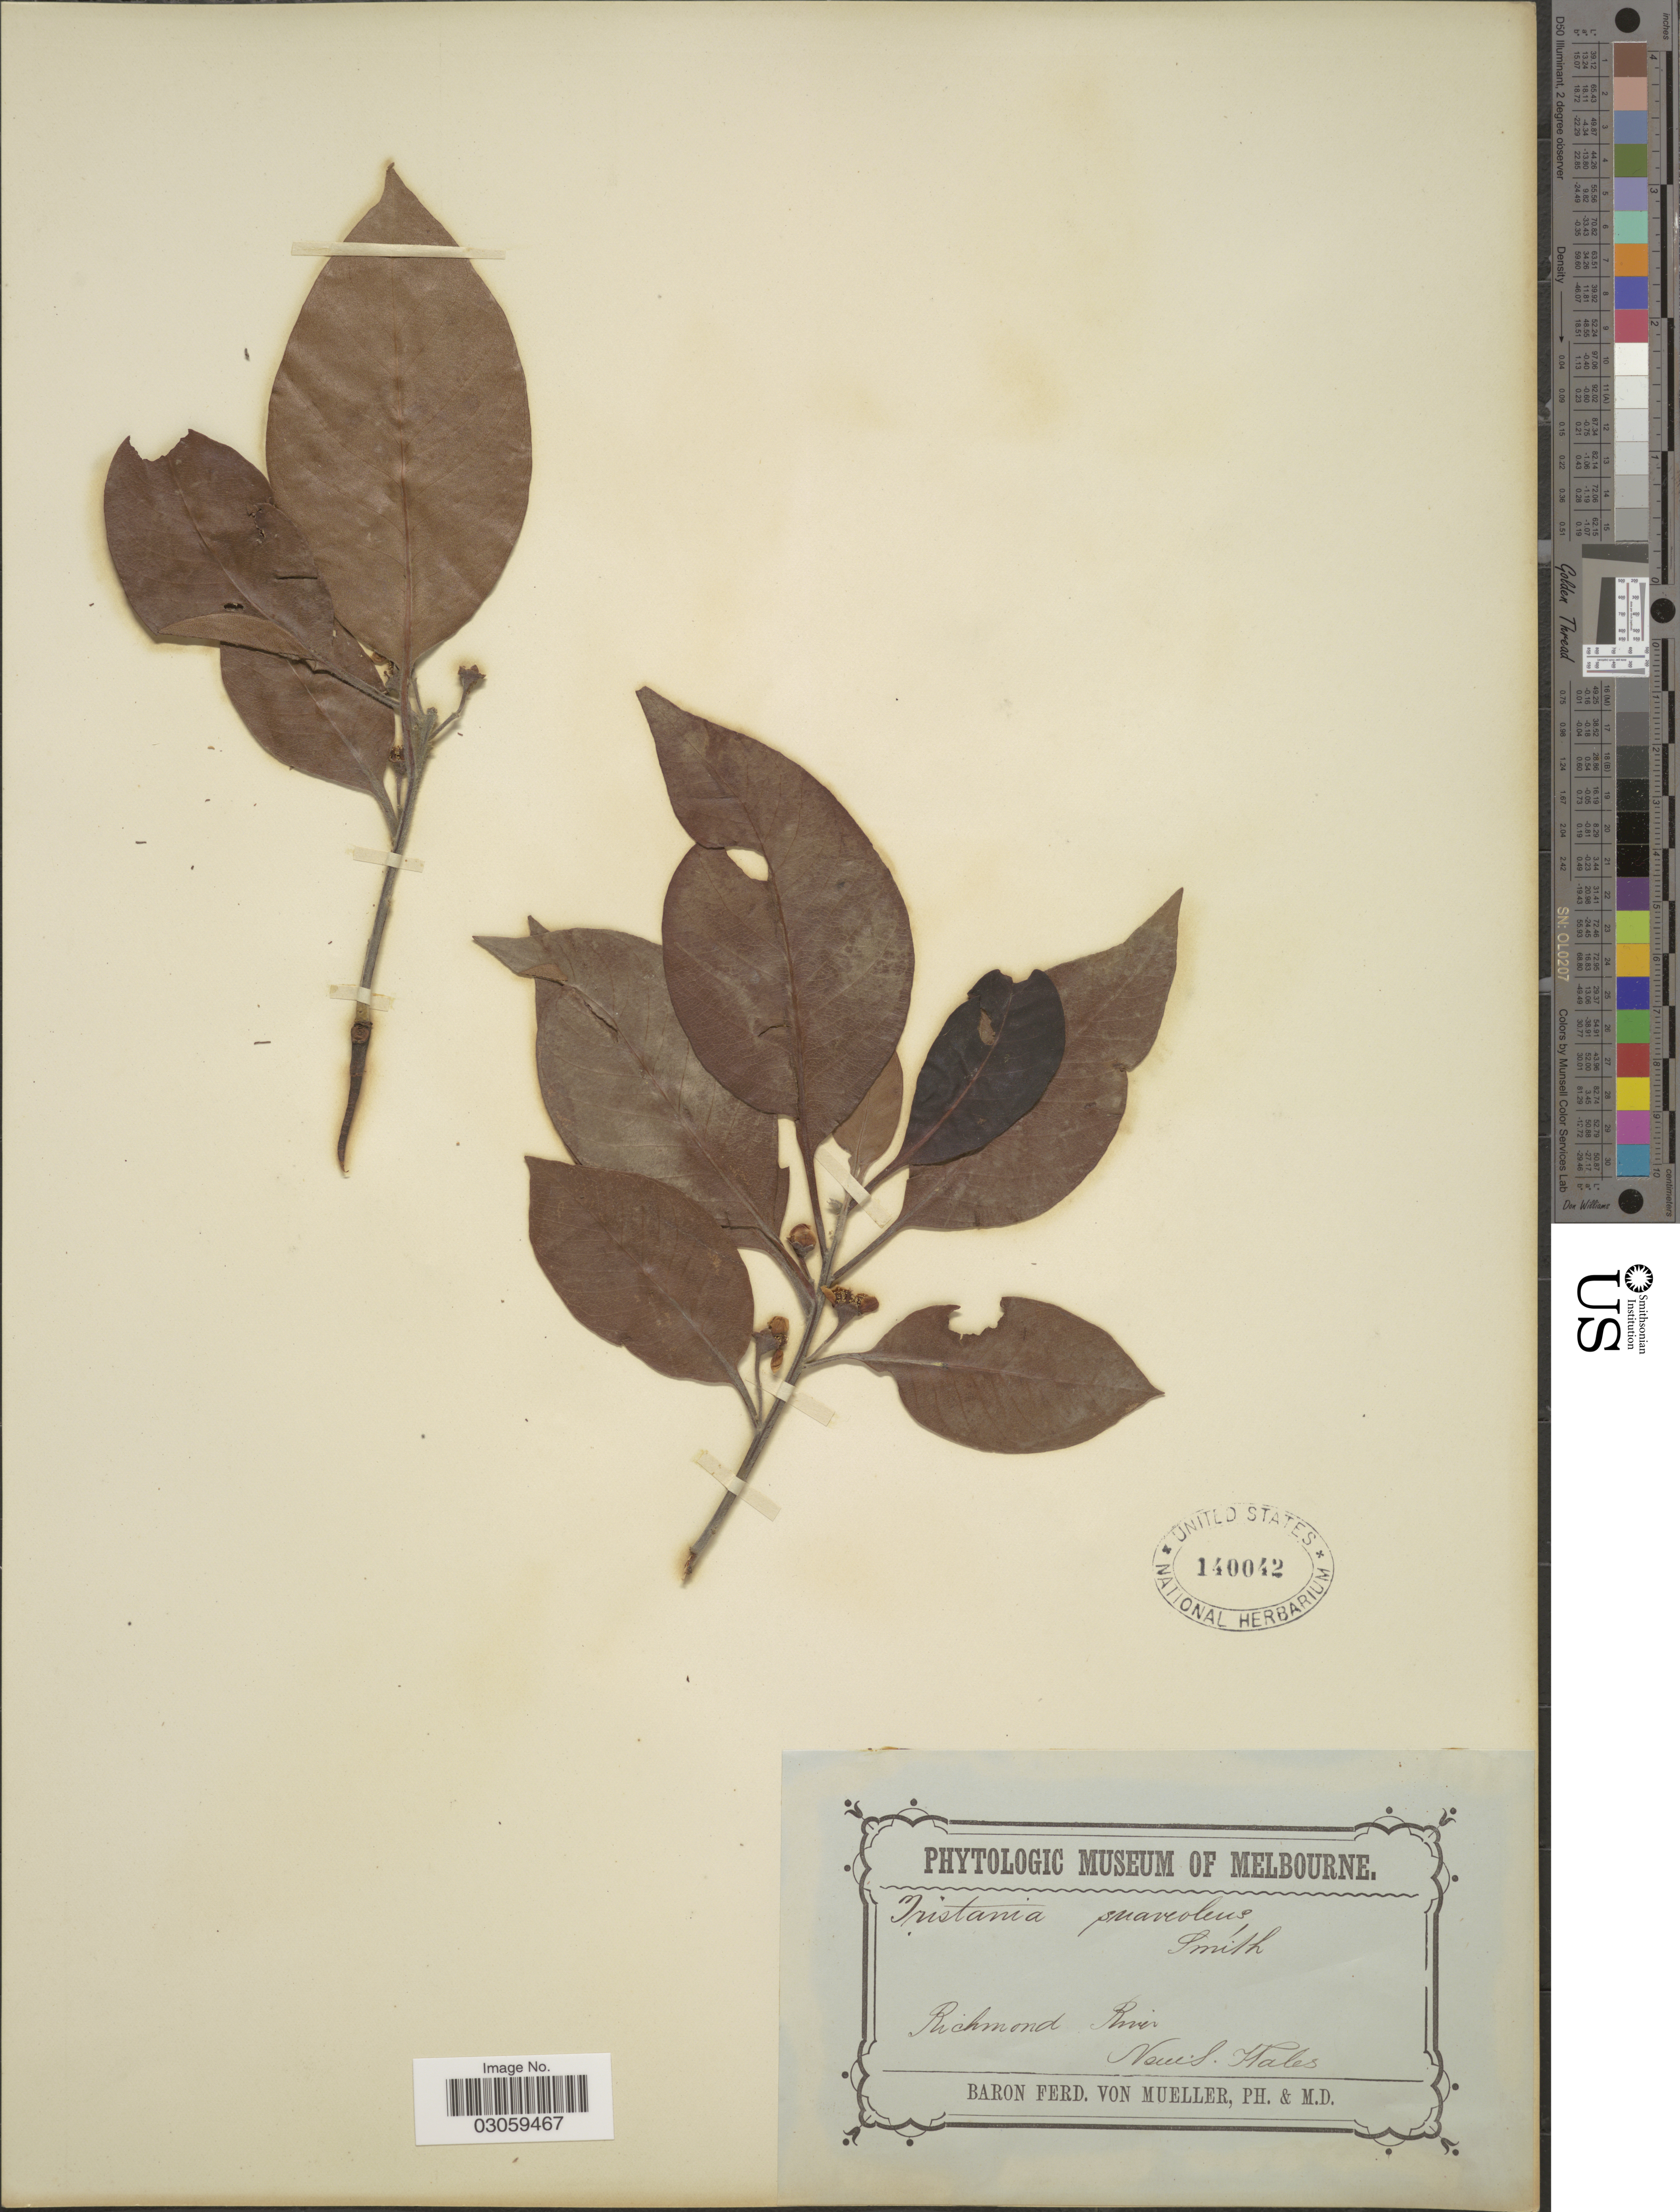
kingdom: Plantae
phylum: Tracheophyta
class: Magnoliopsida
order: Myrtales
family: Myrtaceae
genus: Lophostemon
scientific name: Lophostemon suaveolens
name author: (Sol. ex Gaertn.) P.G. Wilson & J. T. Waterh.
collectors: B. von Mueller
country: Australia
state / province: New South Wales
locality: Richmond River. New S. Wales.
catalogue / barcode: US 140042